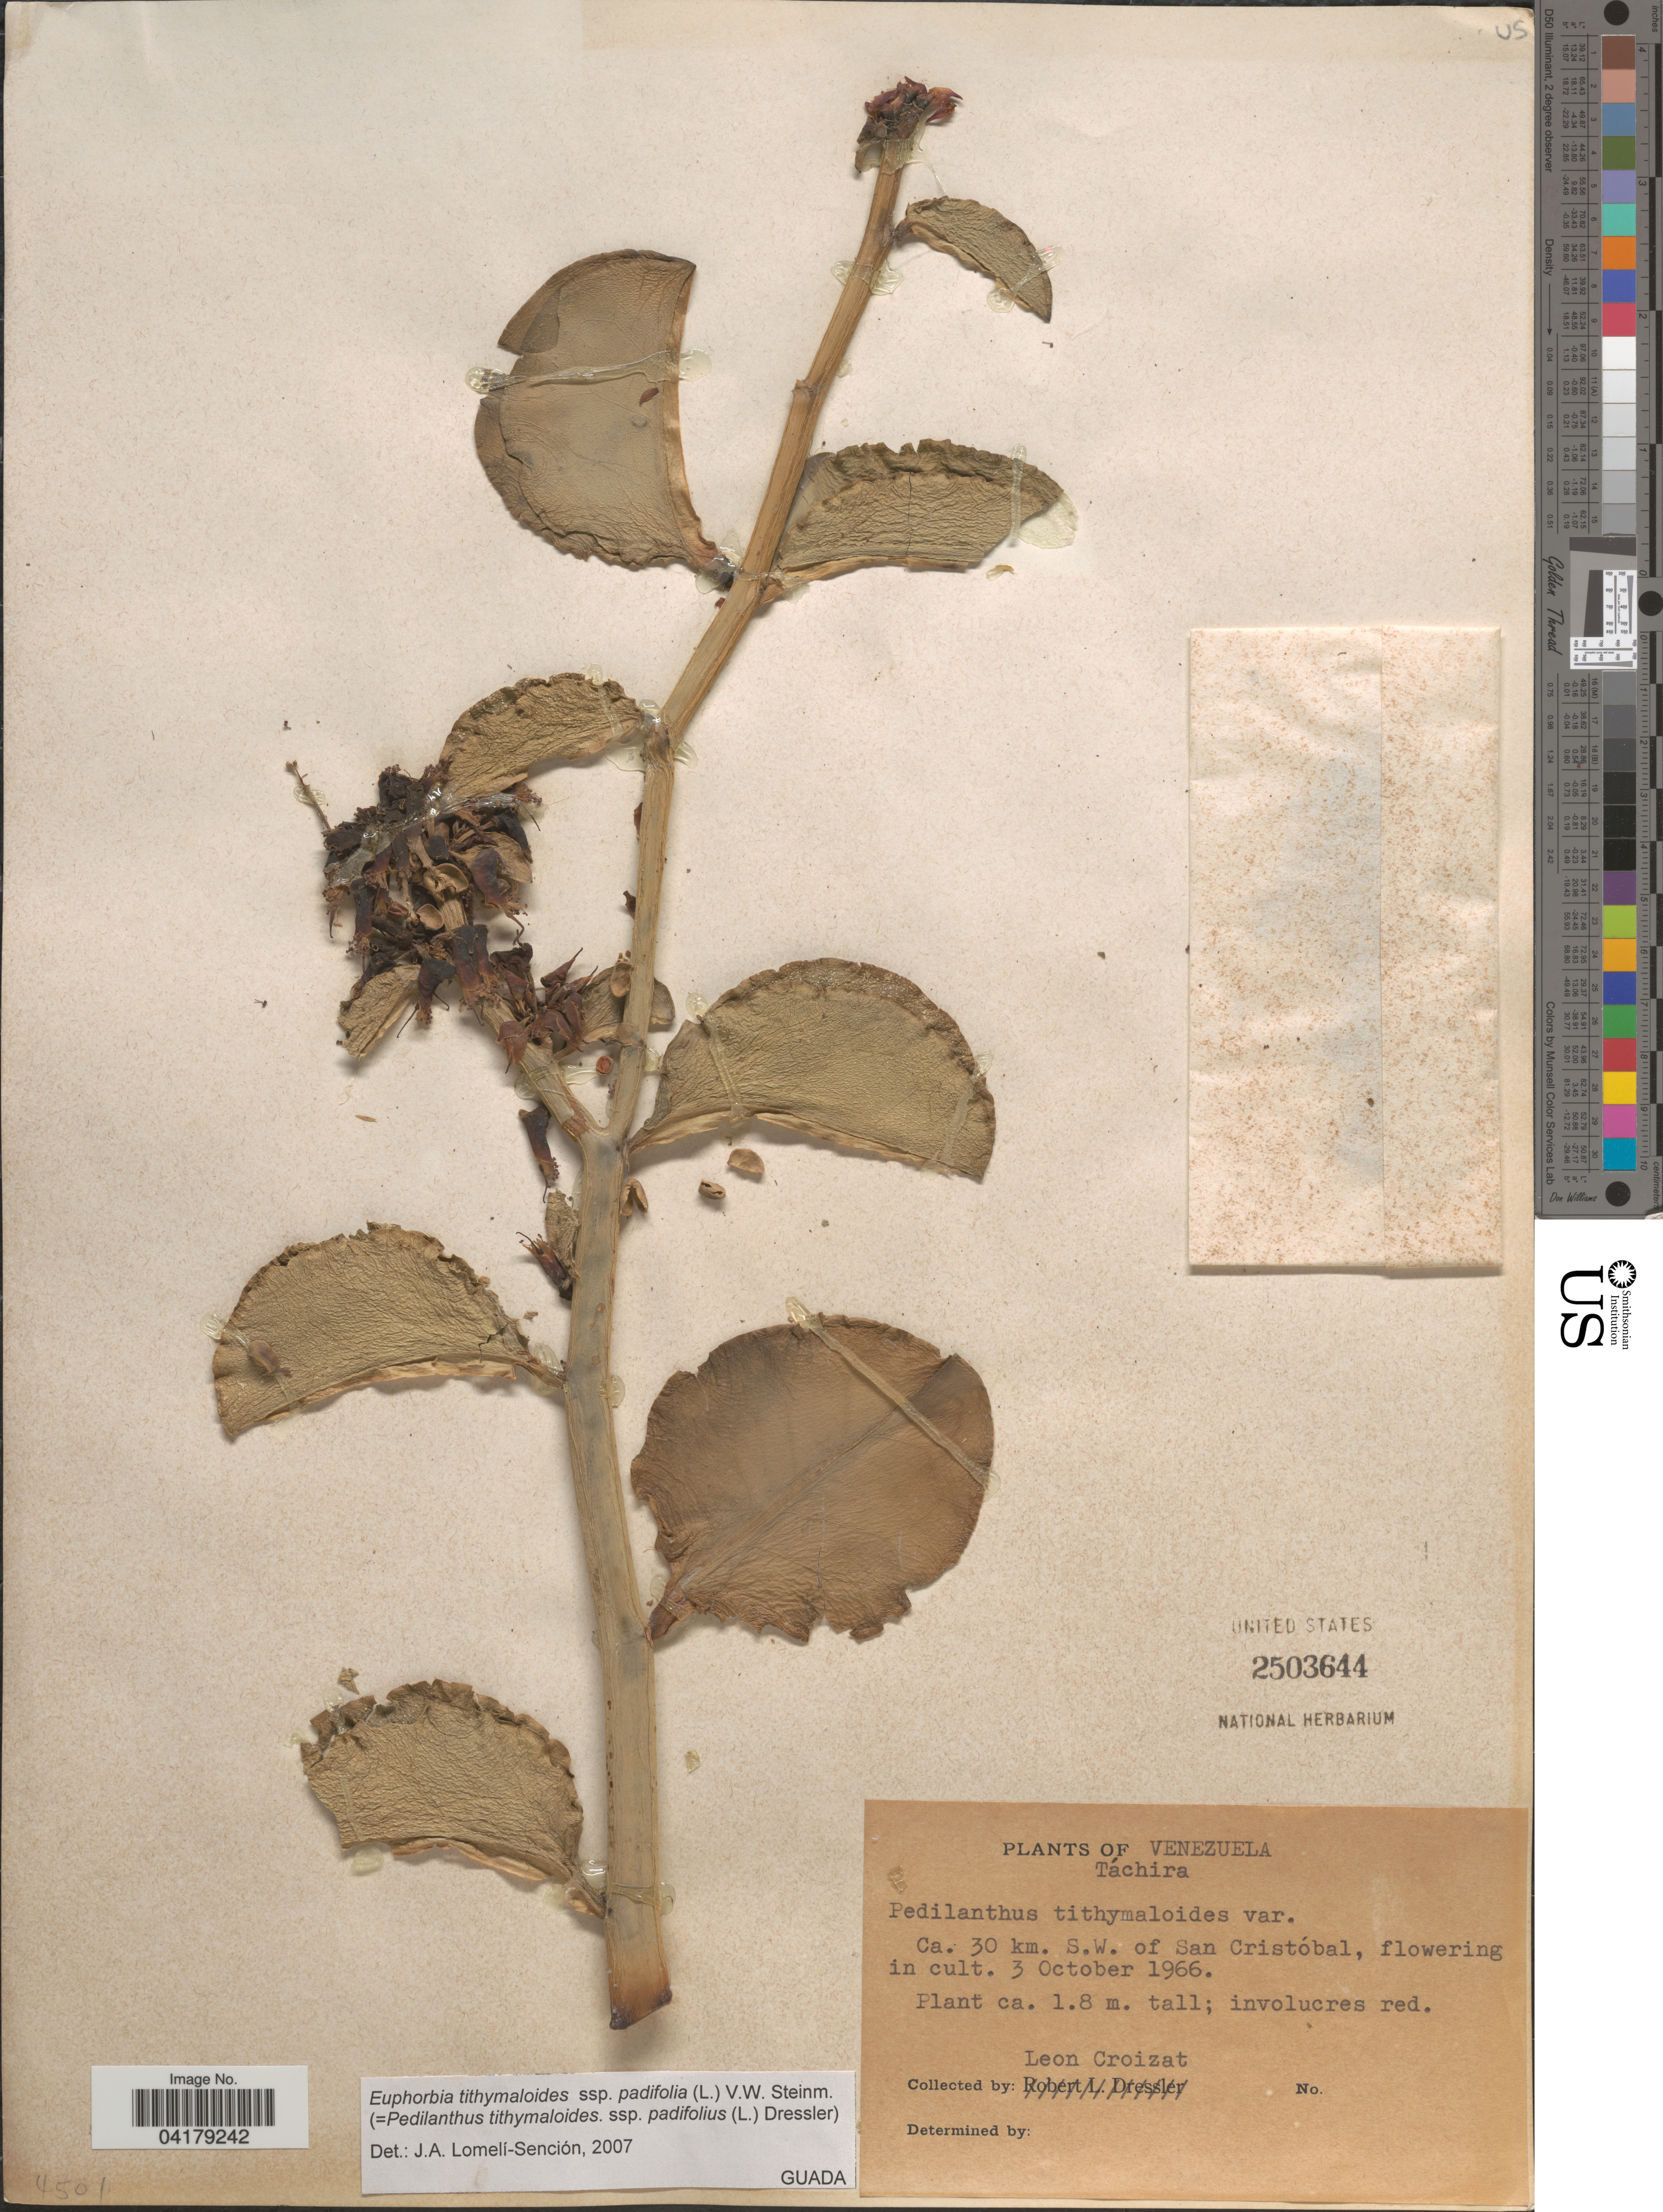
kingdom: Plantae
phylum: Tracheophyta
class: Magnoliopsida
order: Malpighiales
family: Euphorbiaceae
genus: Euphorbia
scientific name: Euphorbia tithymaloides subsp. padifolia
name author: (L.) V.W. Steinm.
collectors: L. C. M. Croizat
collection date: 1966-10-03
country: Venezuela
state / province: Tachira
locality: Ca. 30 km. S.W. of San Cristóbal.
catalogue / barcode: US 2503644